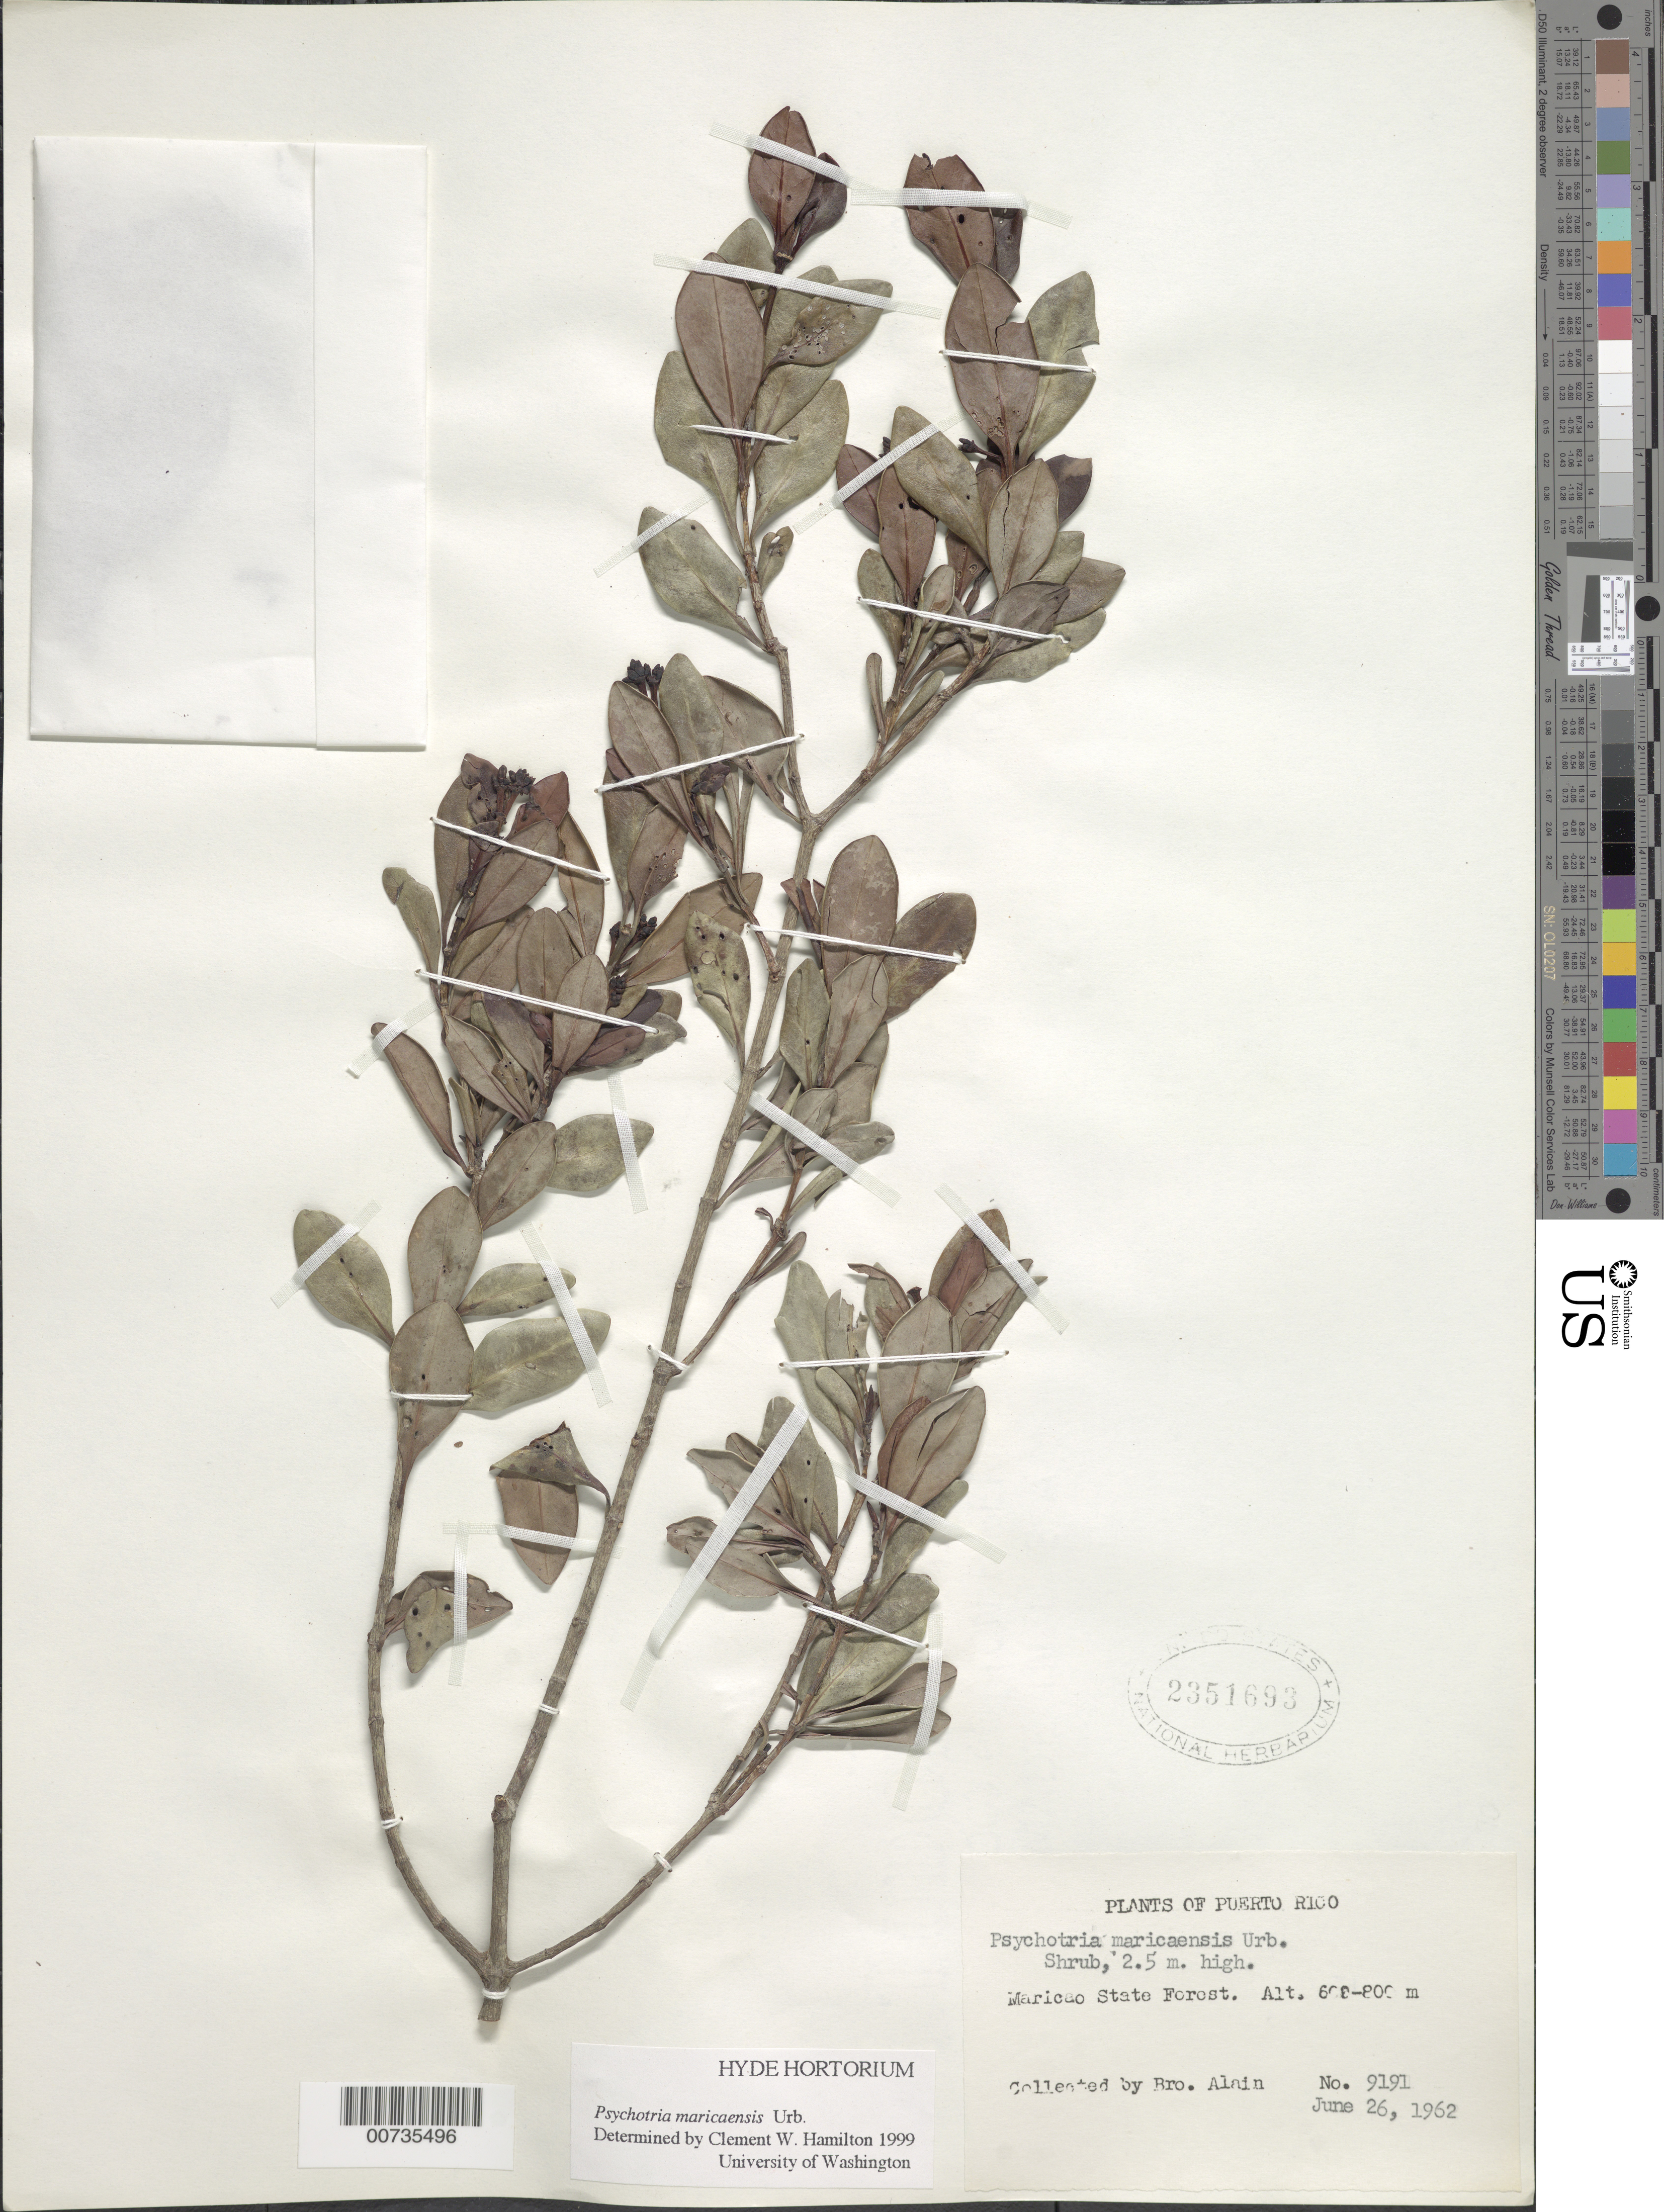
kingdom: Plantae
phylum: Tracheophyta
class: Magnoliopsida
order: Gentianales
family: Rubiaceae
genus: Psychotria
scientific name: Psychotria maricaensis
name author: Urb.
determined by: Hamilton, C. W.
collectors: A. H. Liogier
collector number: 9191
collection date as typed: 26 Jun 1962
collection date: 1962-06-26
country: Puerto Rico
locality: Maricao State Forest.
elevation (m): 600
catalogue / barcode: US 2351693